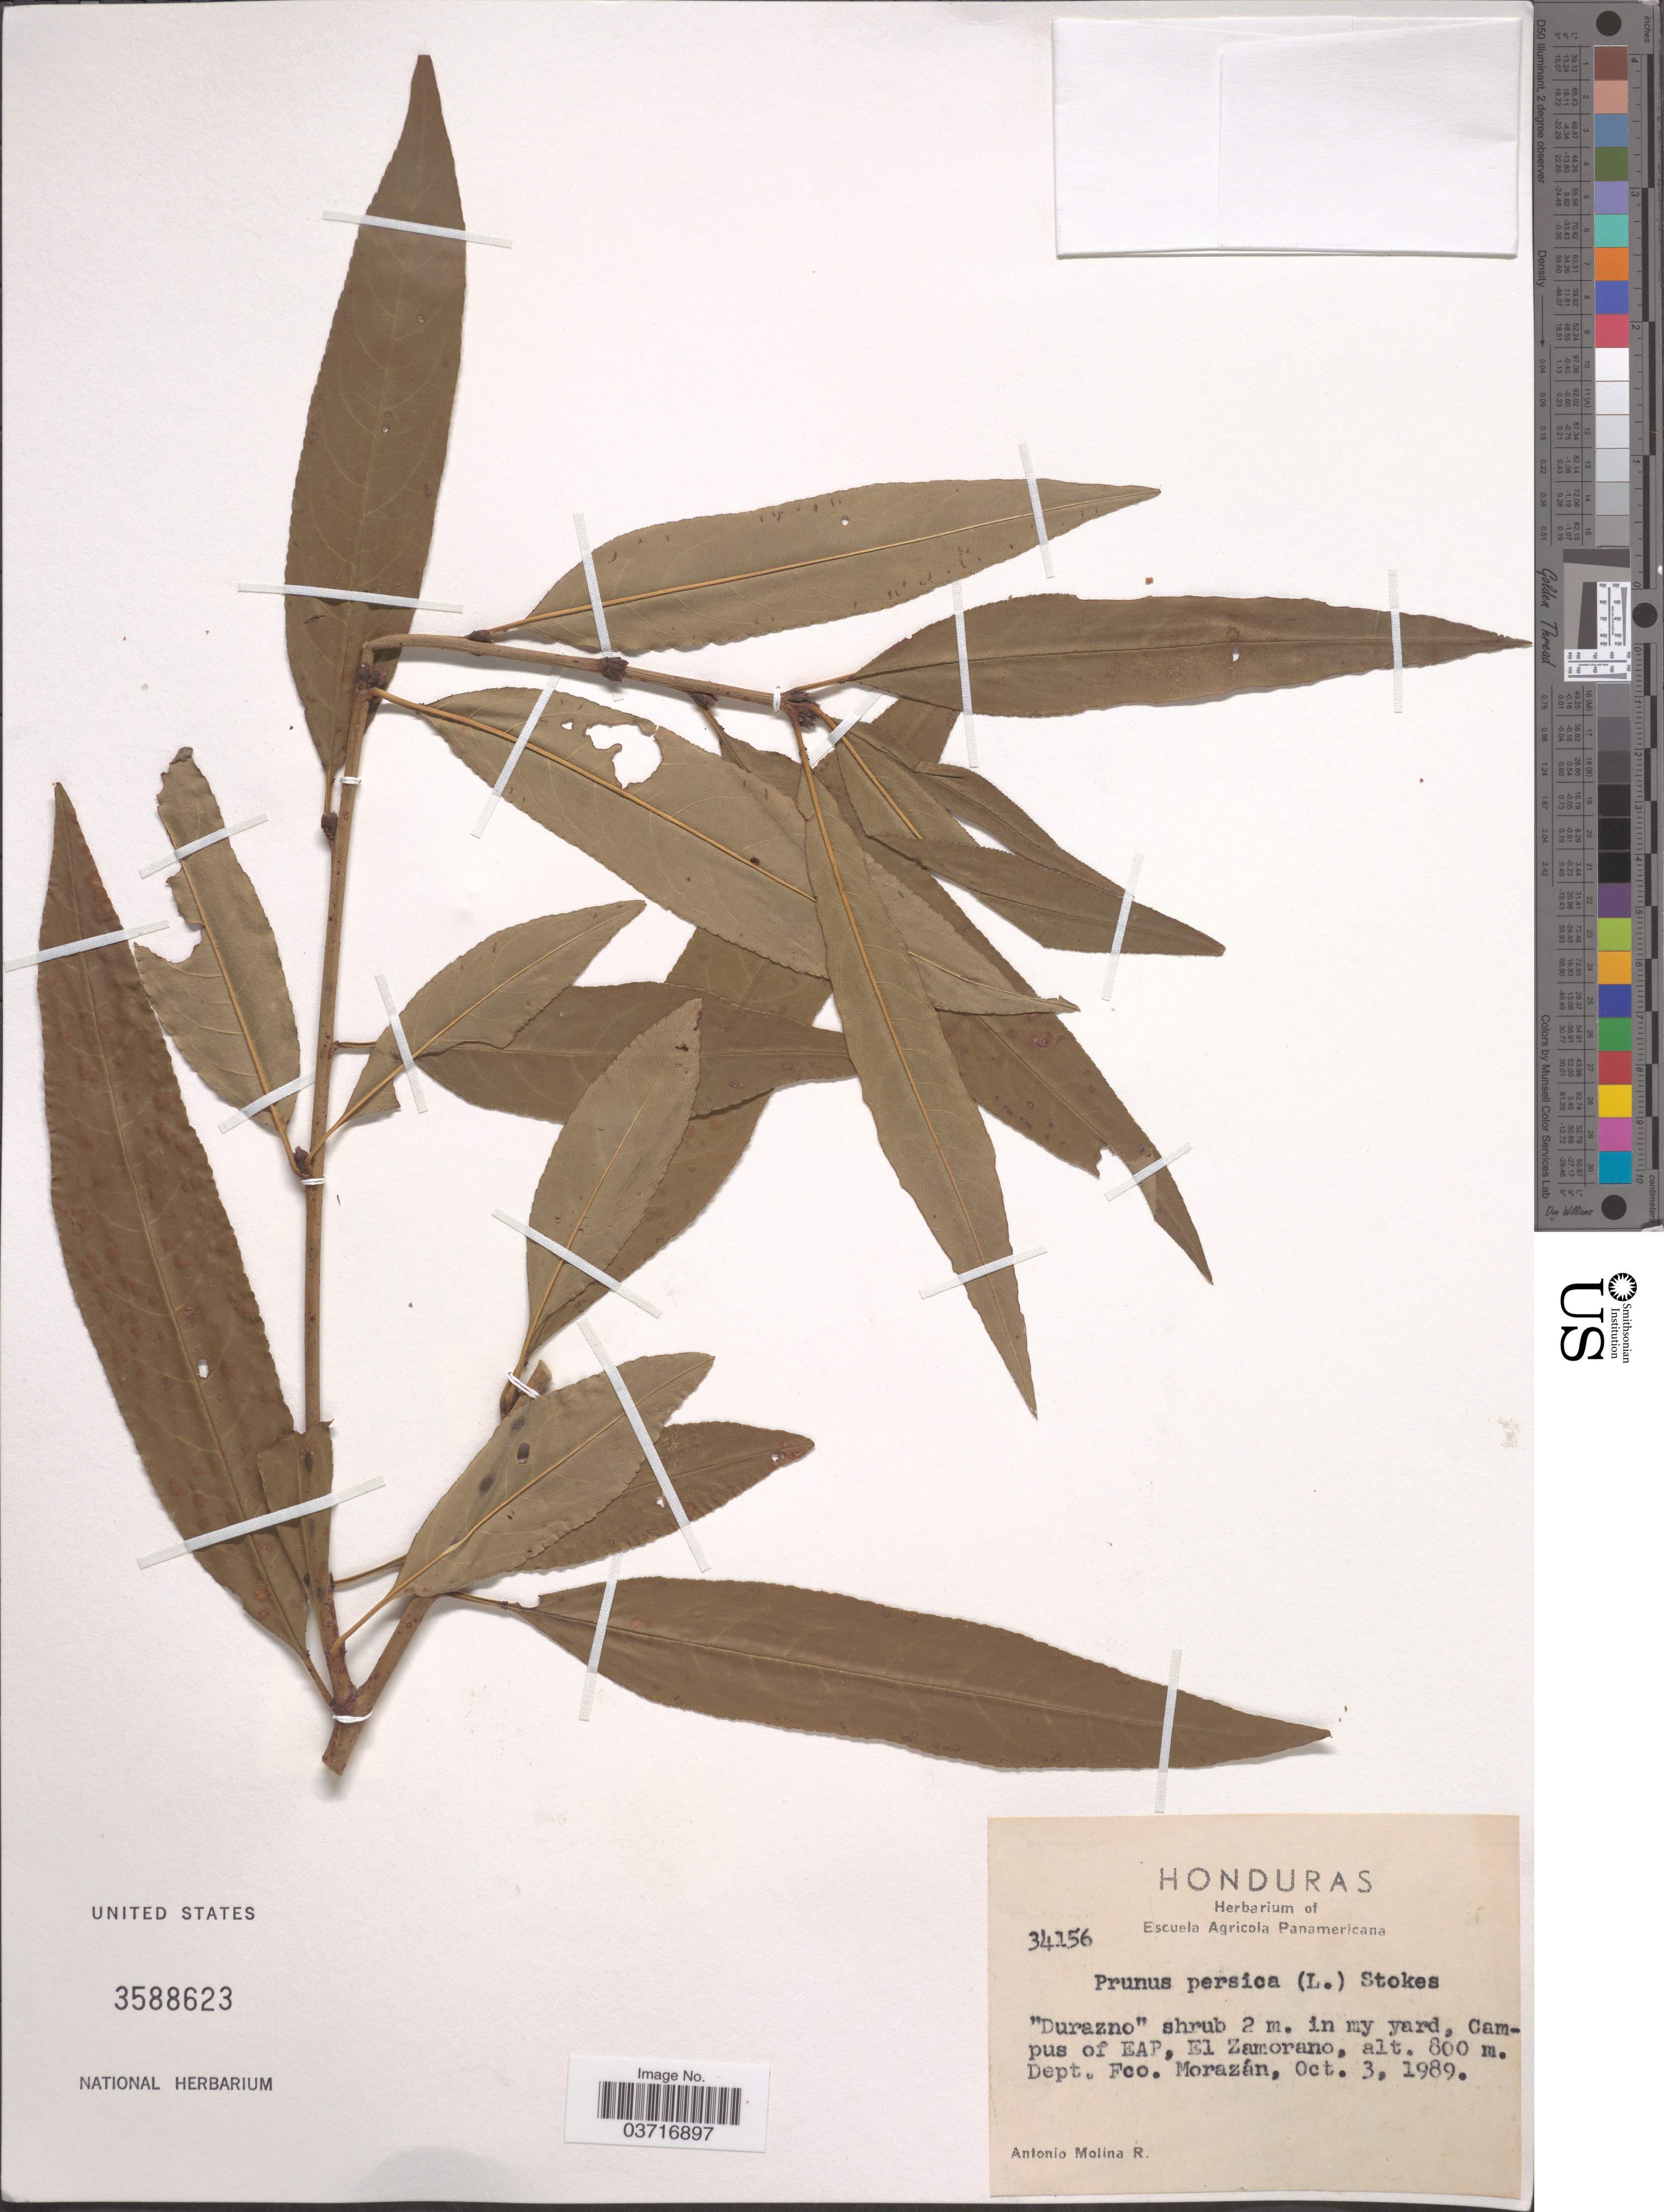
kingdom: Plantae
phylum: Tracheophyta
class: Magnoliopsida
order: Rosales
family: Rosaceae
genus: Prunus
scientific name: Prunus persica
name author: (L.) Batsch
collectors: A. Molina R.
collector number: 34156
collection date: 1989-10-03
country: Honduras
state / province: Fco. Morazán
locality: In my yard, Campus of EAP, El Zamorano.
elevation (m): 800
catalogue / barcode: US 3588623